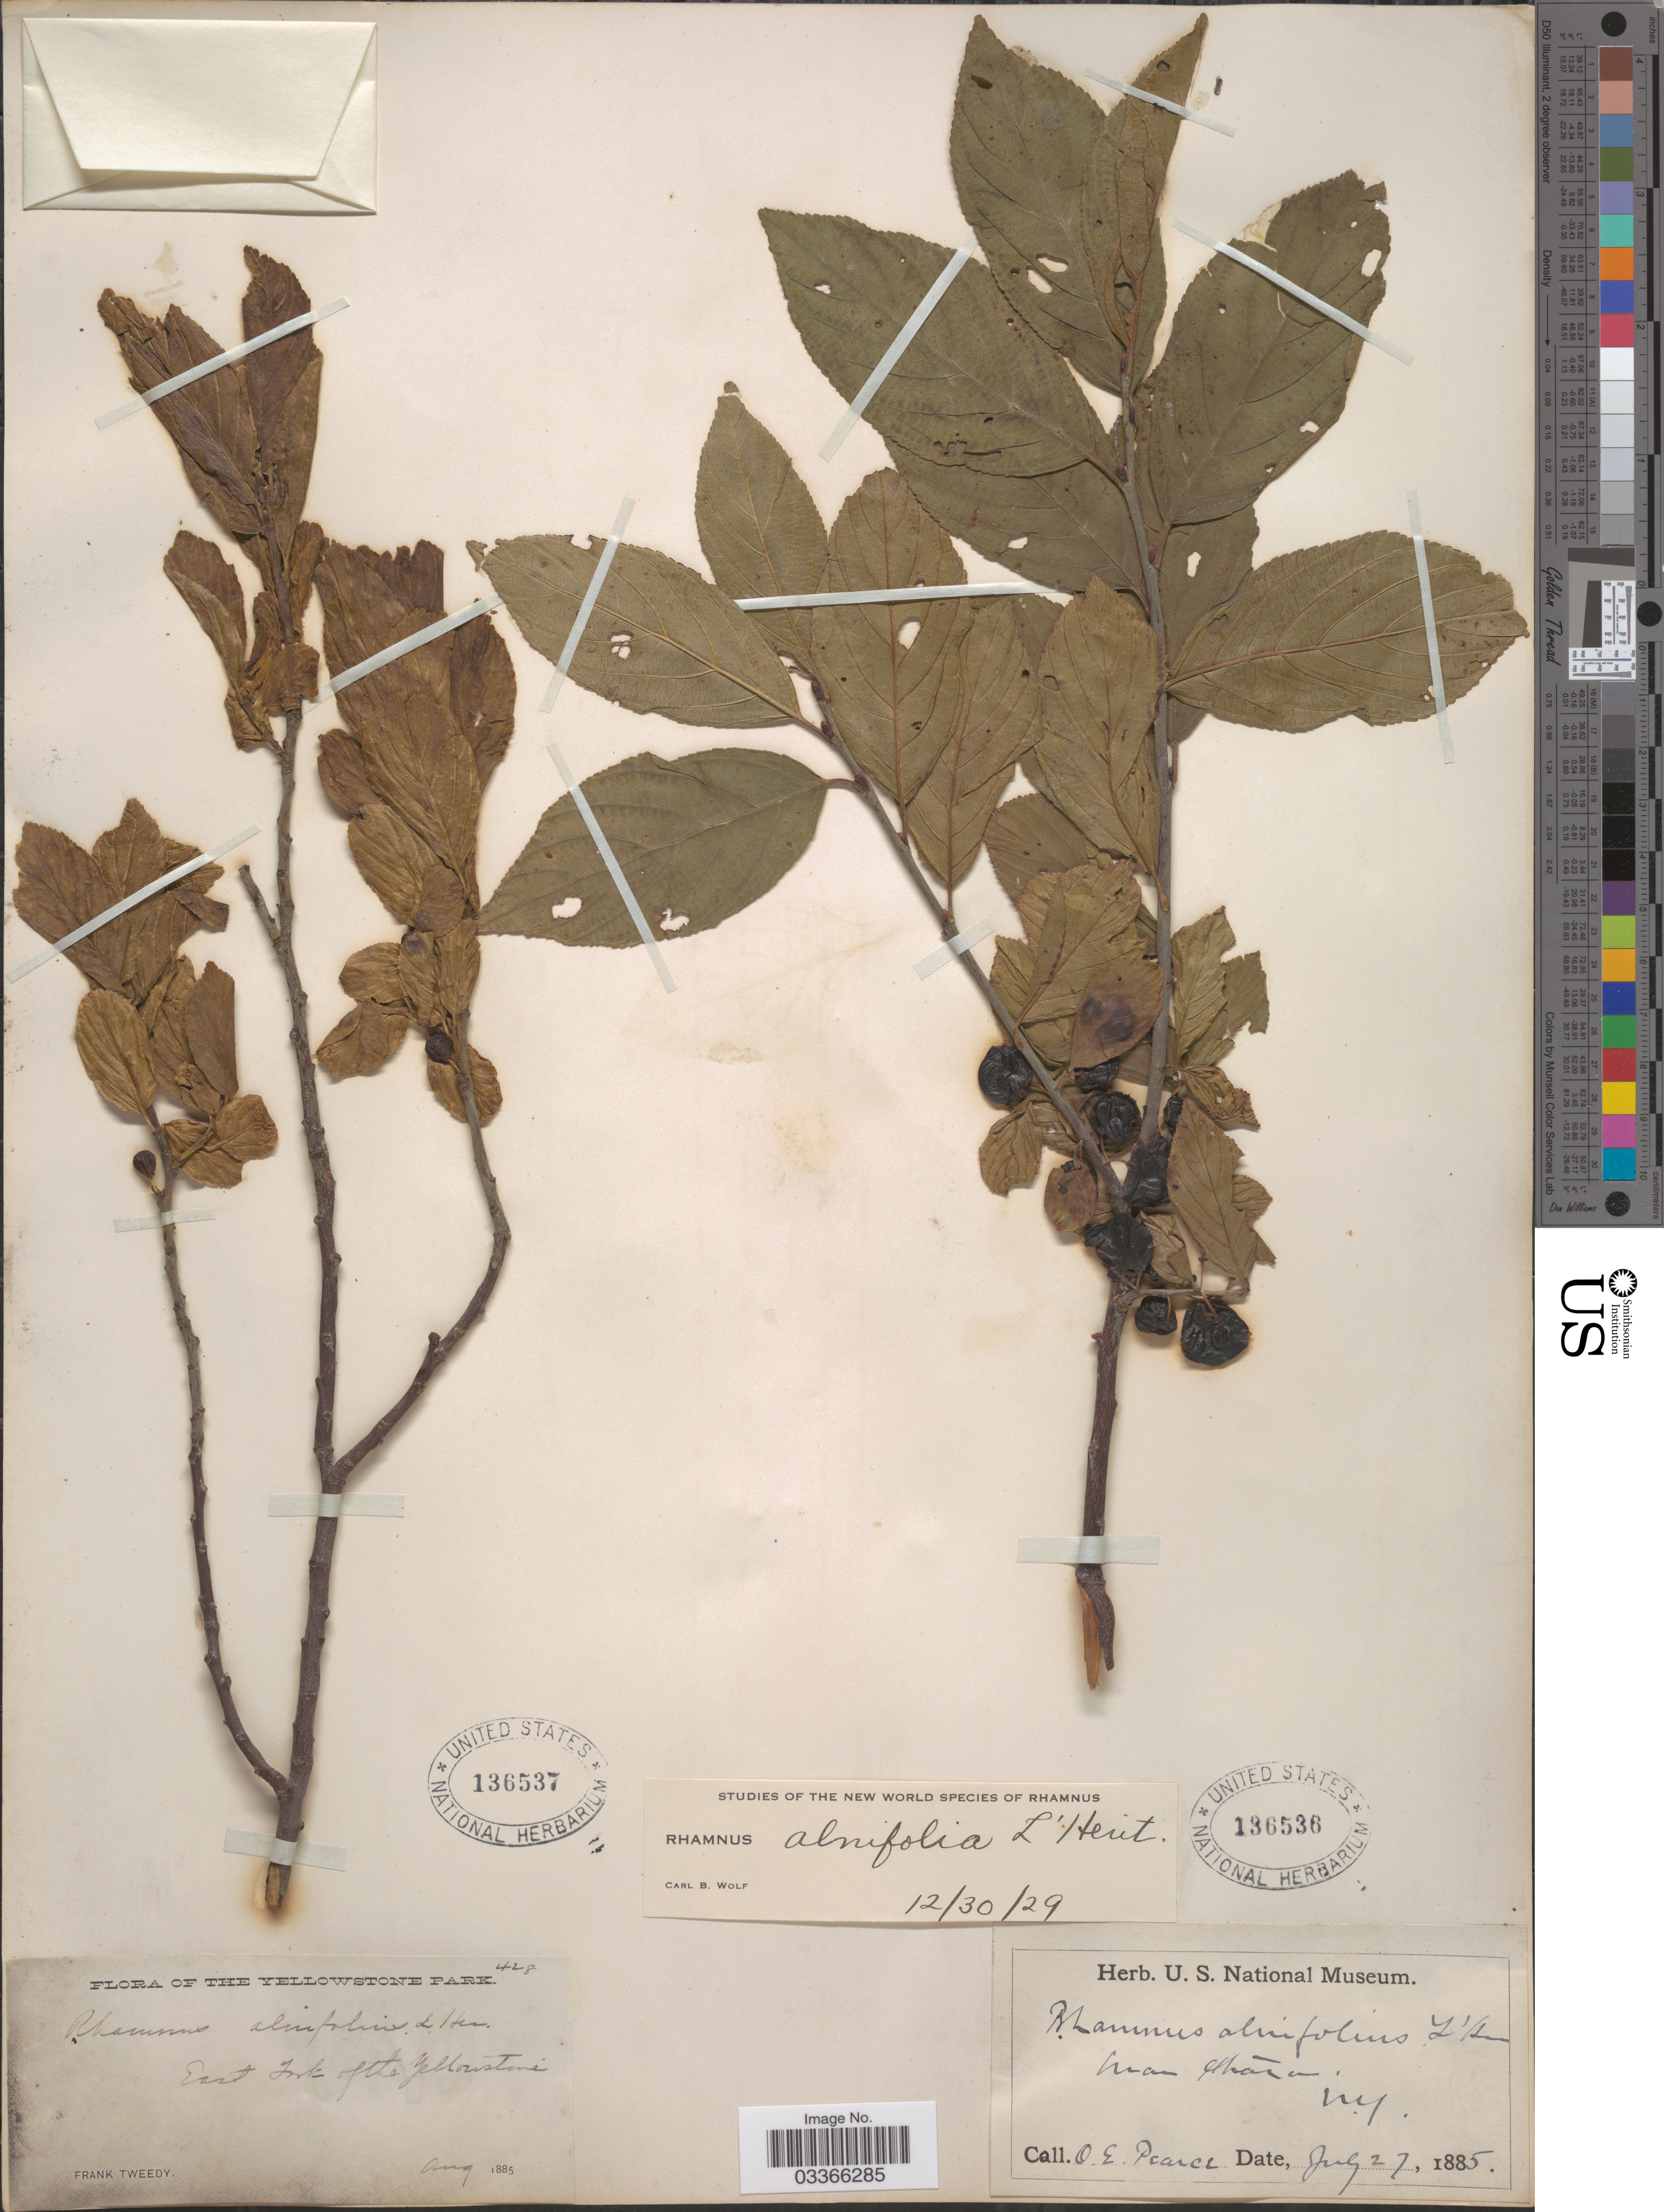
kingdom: Plantae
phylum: Tracheophyta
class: Magnoliopsida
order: Rosales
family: Rhamnaceae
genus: Rhamnus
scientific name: Rhamnus alnifolia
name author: L'Hér.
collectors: F. Tweedy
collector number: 428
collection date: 1885-08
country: United States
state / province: Wyoming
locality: The Yellowstone Park, East Fork of the Yellowstone.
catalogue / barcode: US 136537